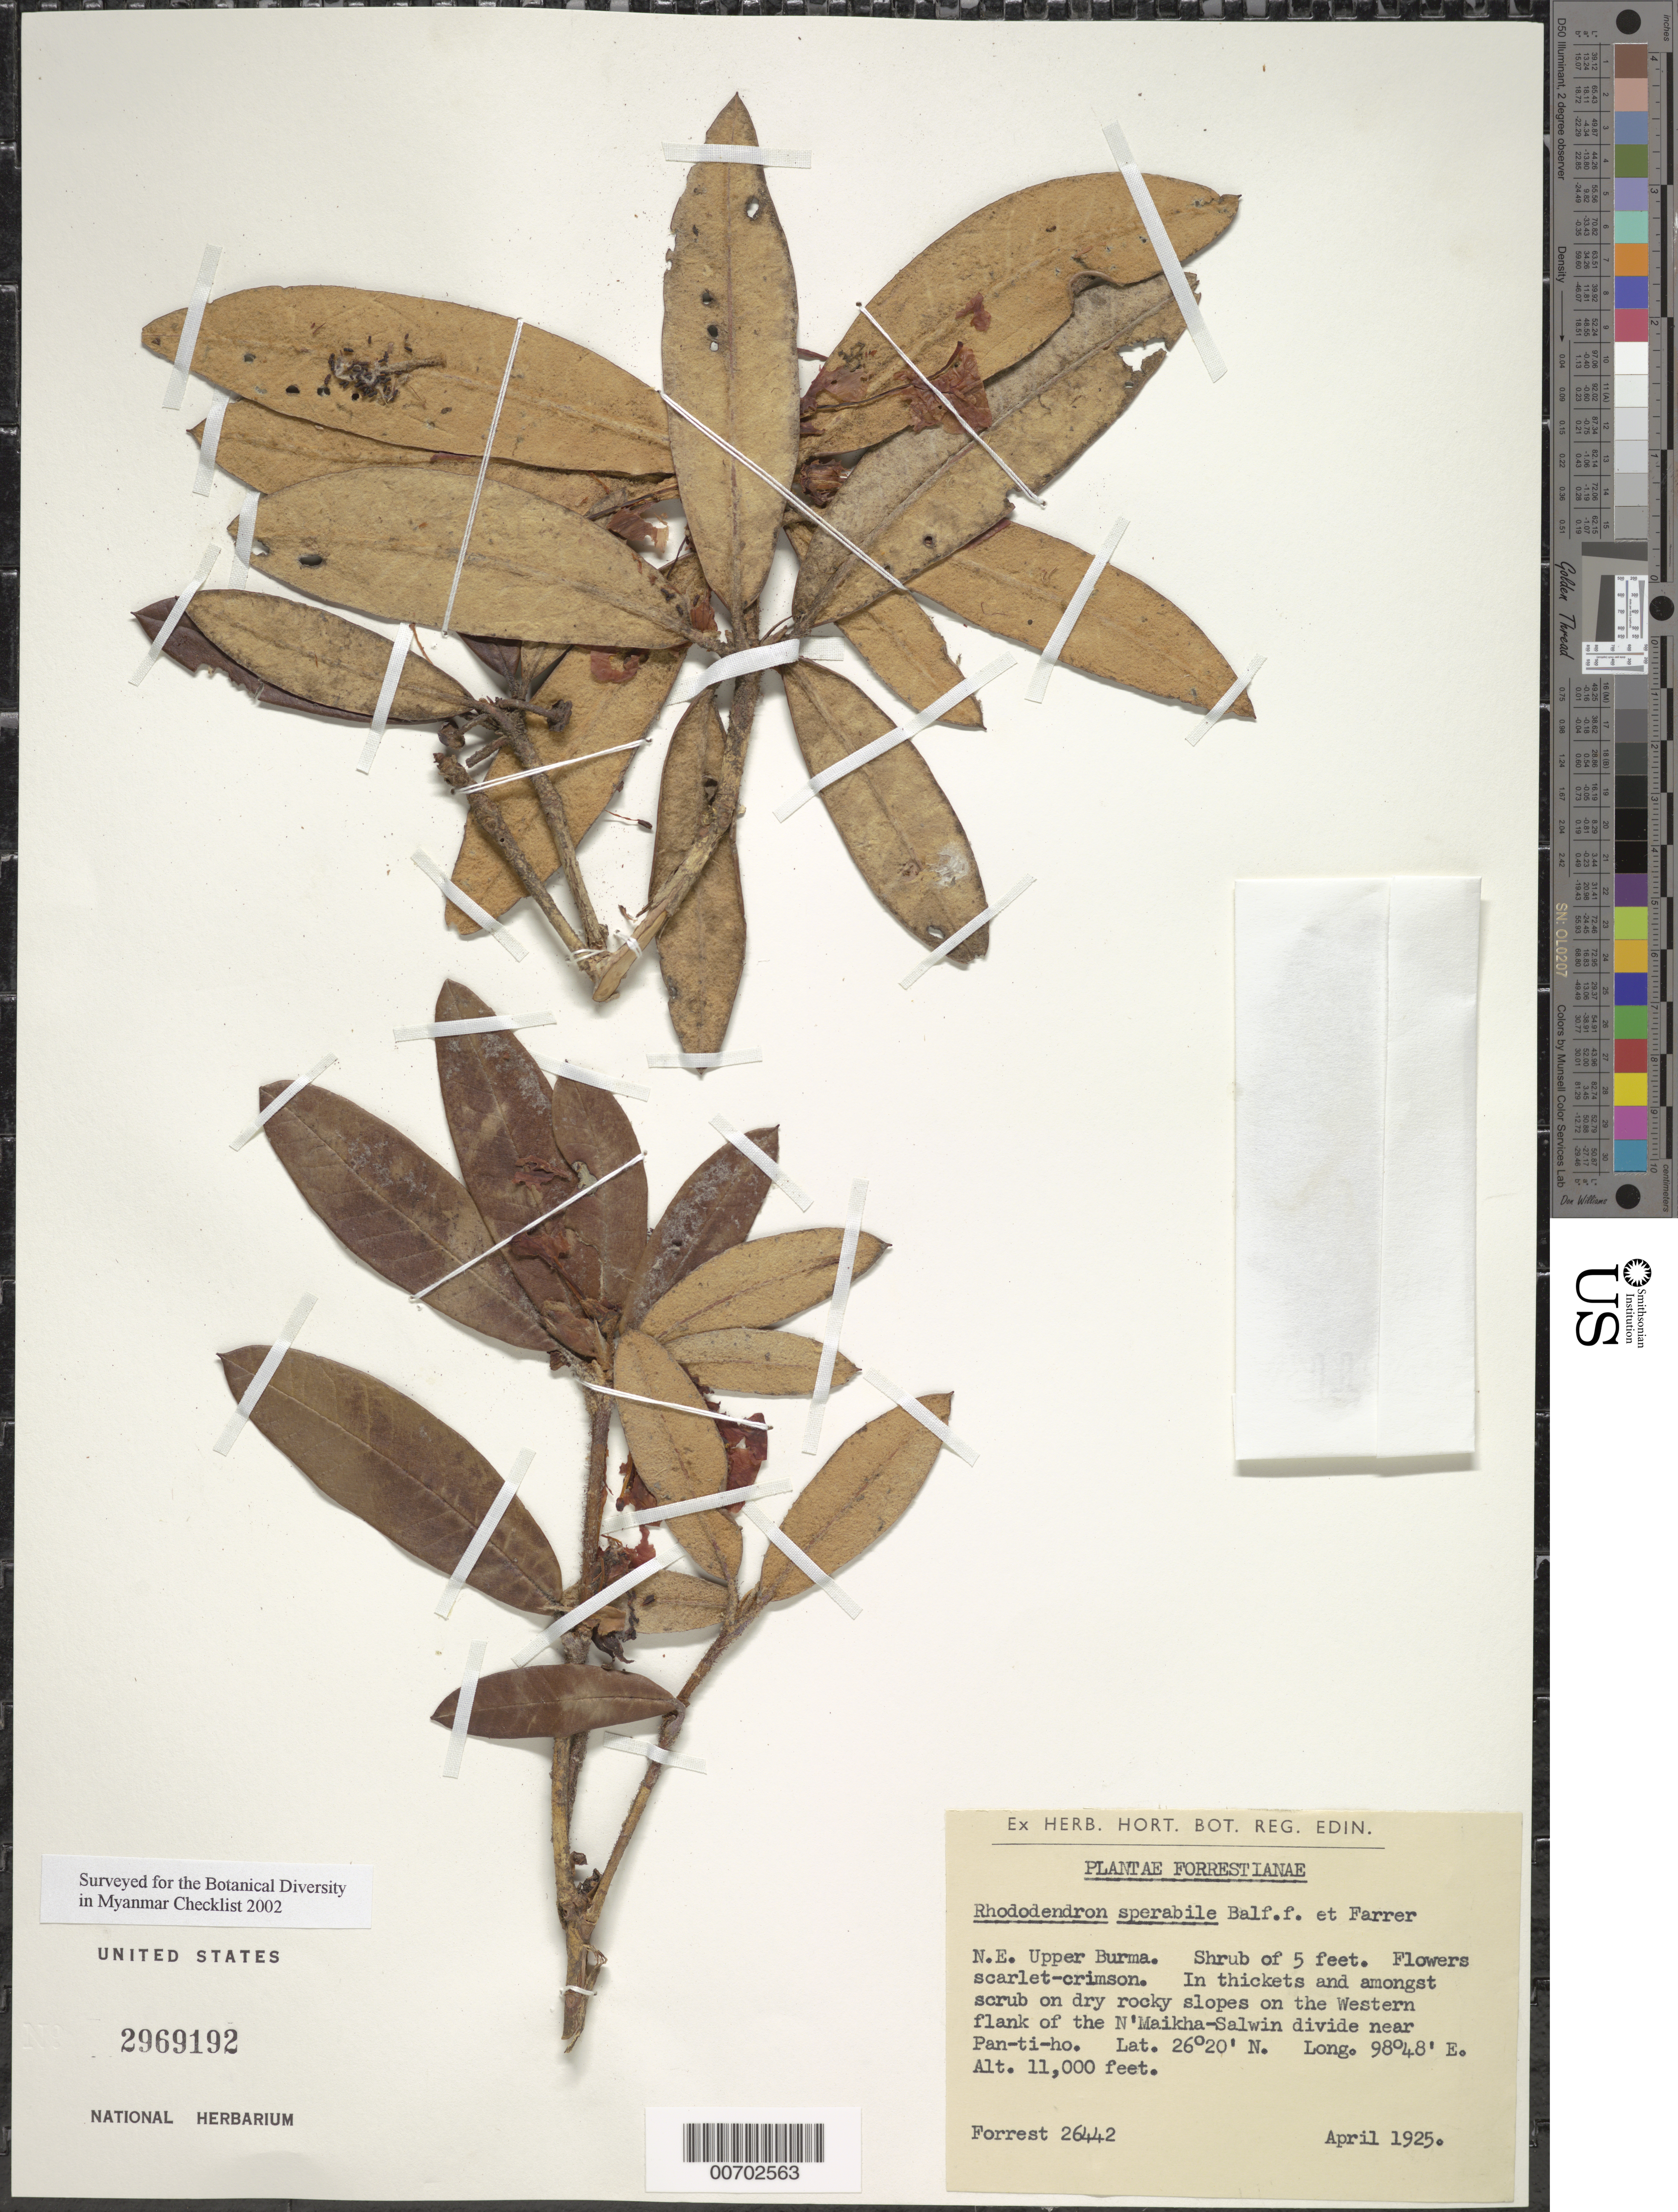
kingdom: Plantae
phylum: Tracheophyta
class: Magnoliopsida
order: Ericales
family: Ericaceae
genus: Rhododendron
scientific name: Rhododendron sperabile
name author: Balf. f. & Farrer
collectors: G. Forrest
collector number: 26442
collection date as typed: Apr 1925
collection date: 1925-04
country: Myanmar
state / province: Kachin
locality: N'Maikha-Salwin Divide, W flank, near Pan-ti-ho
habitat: In thickets and scrub on dry rocky slopes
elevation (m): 3353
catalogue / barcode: US 2969192